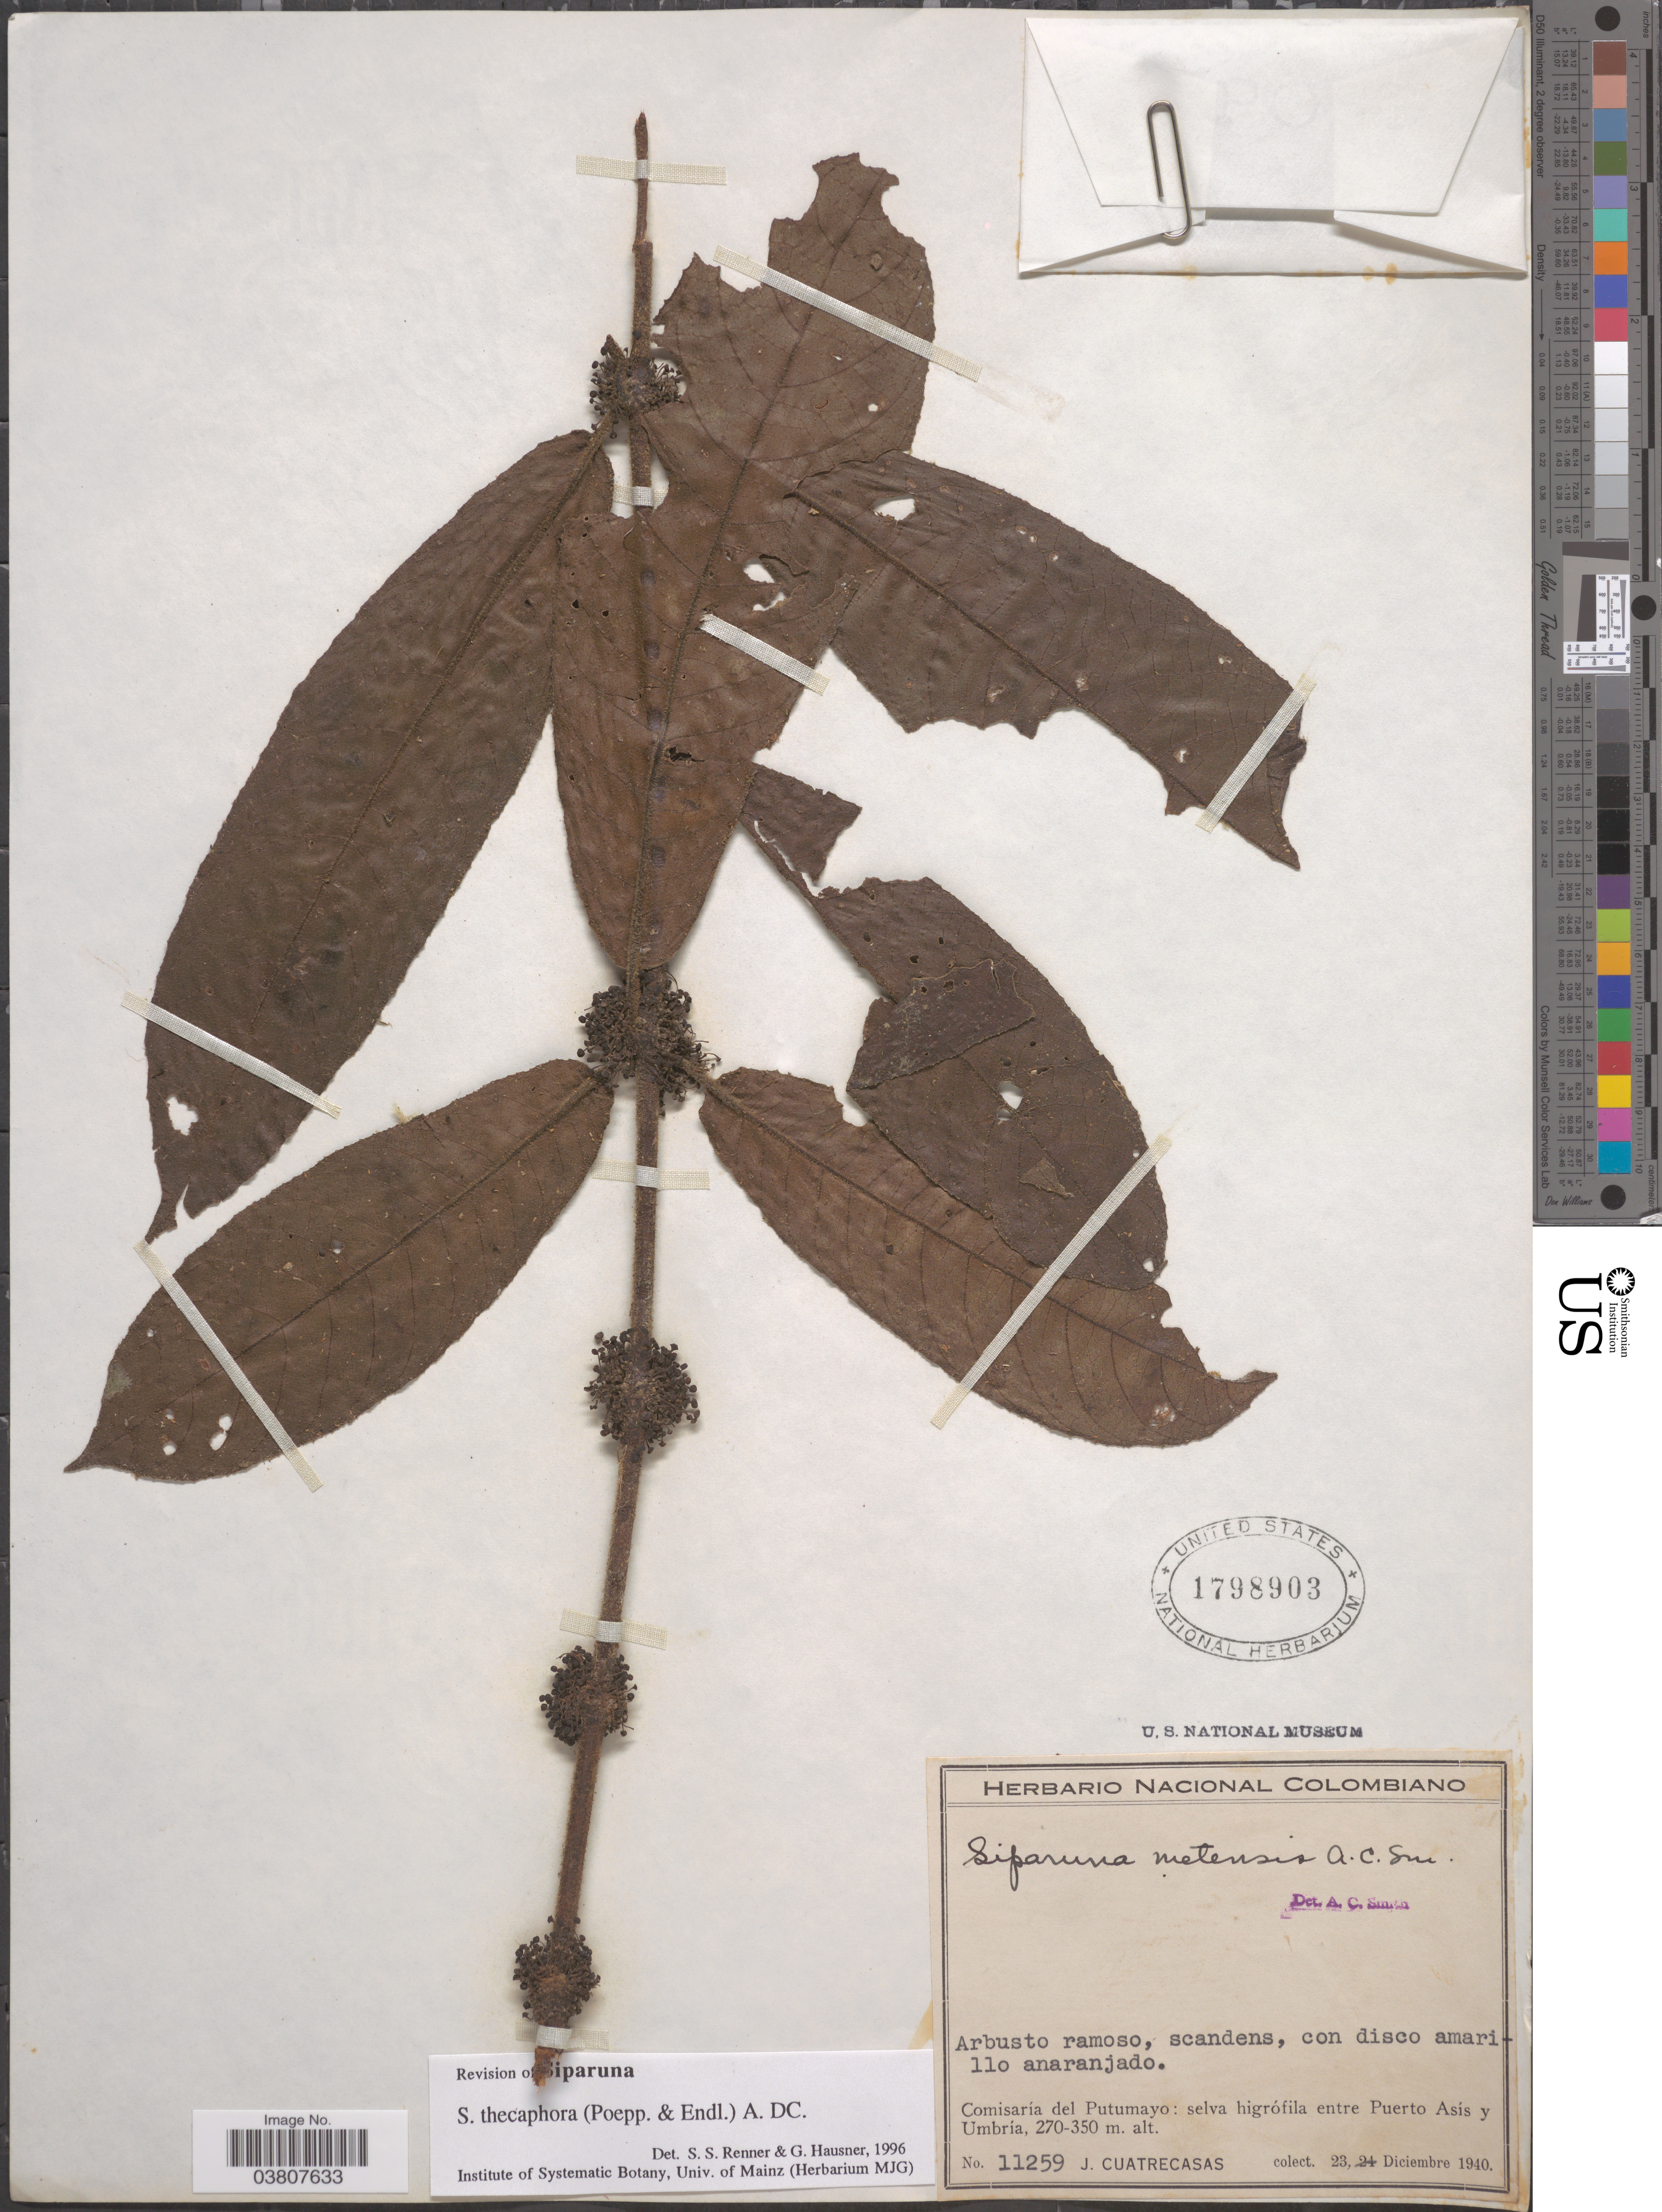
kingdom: Plantae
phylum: Tracheophyta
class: Magnoliopsida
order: Laurales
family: Siparunaceae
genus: Siparuna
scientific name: Siparuna thecaphora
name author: (Poepp. & Endl.) A. DC.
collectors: J. Cuatrecasas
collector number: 11259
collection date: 1940-12-23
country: Colombia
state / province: Putumayo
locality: Comisaría del Putumayo: selva higrófila entre Puerto Asís y Umbría.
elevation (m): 270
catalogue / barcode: US 1798903